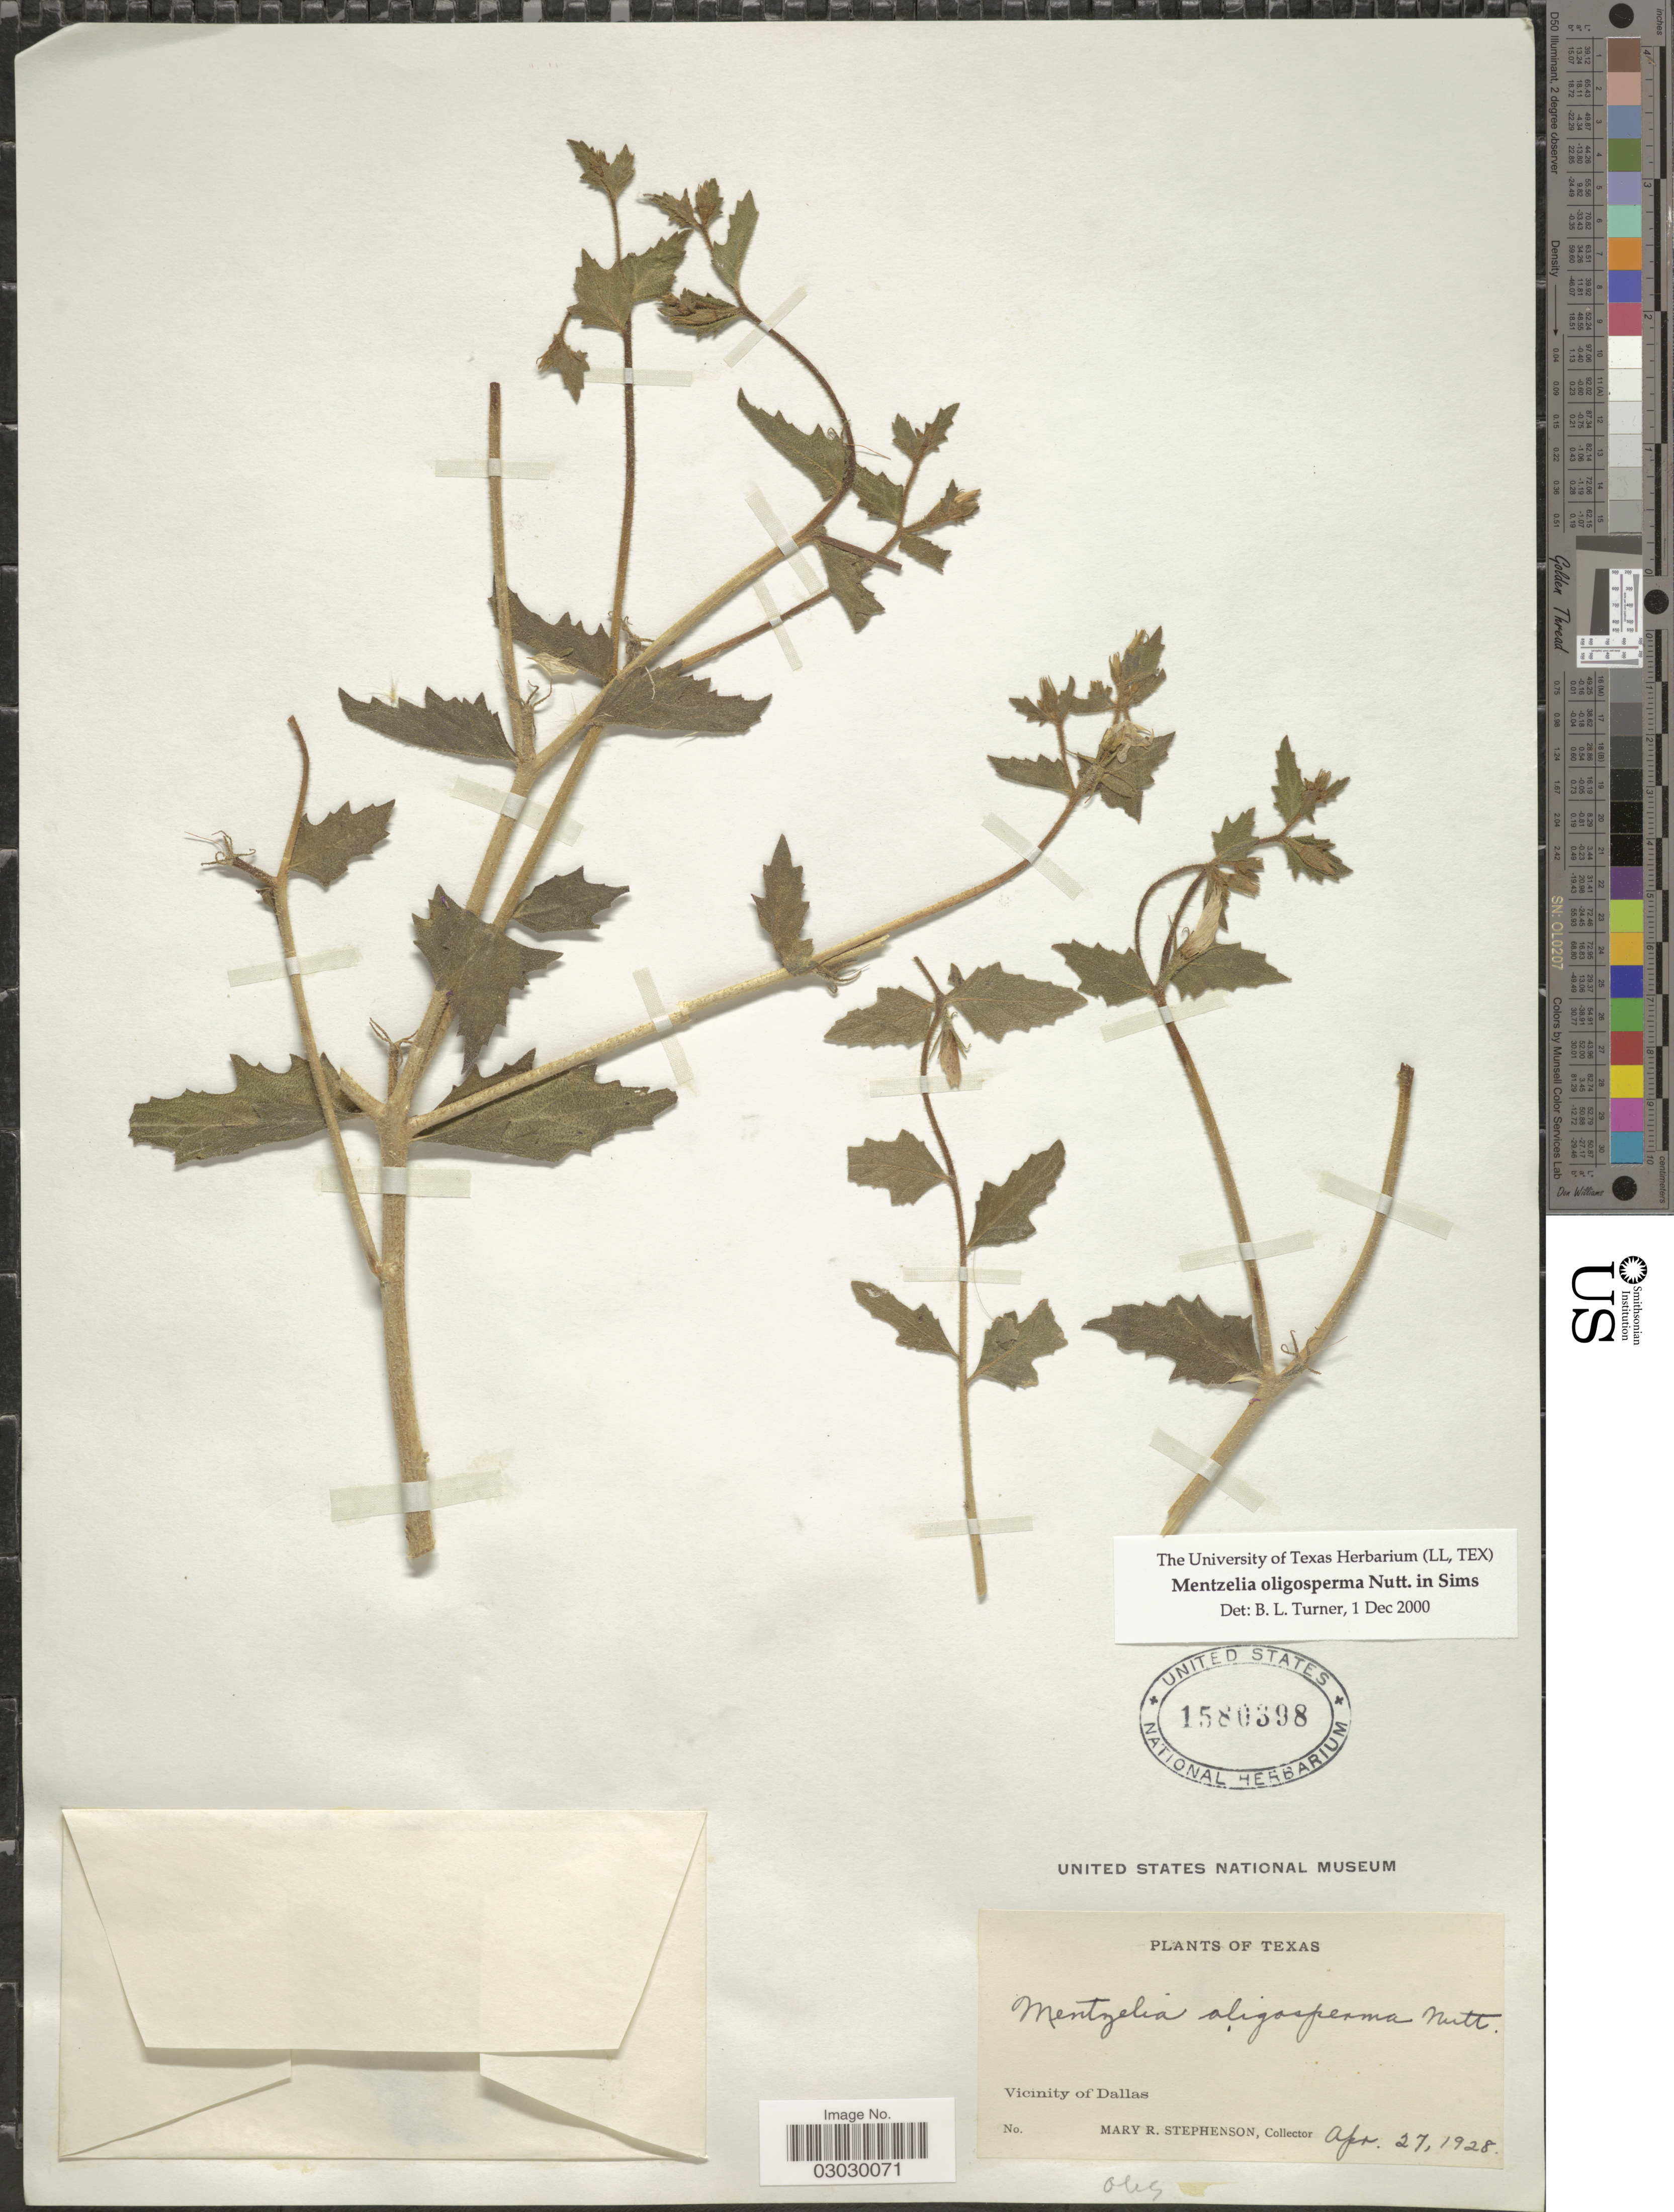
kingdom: Plantae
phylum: Tracheophyta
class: Magnoliopsida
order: Cornales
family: Loasaceae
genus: Mentzelia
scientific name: Mentzelia oligosperma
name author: Nutt. ex Sims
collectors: M. Stephenson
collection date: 1928-04-27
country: United States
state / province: Texas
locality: Vicinity of Dallas.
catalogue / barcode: US 1580398